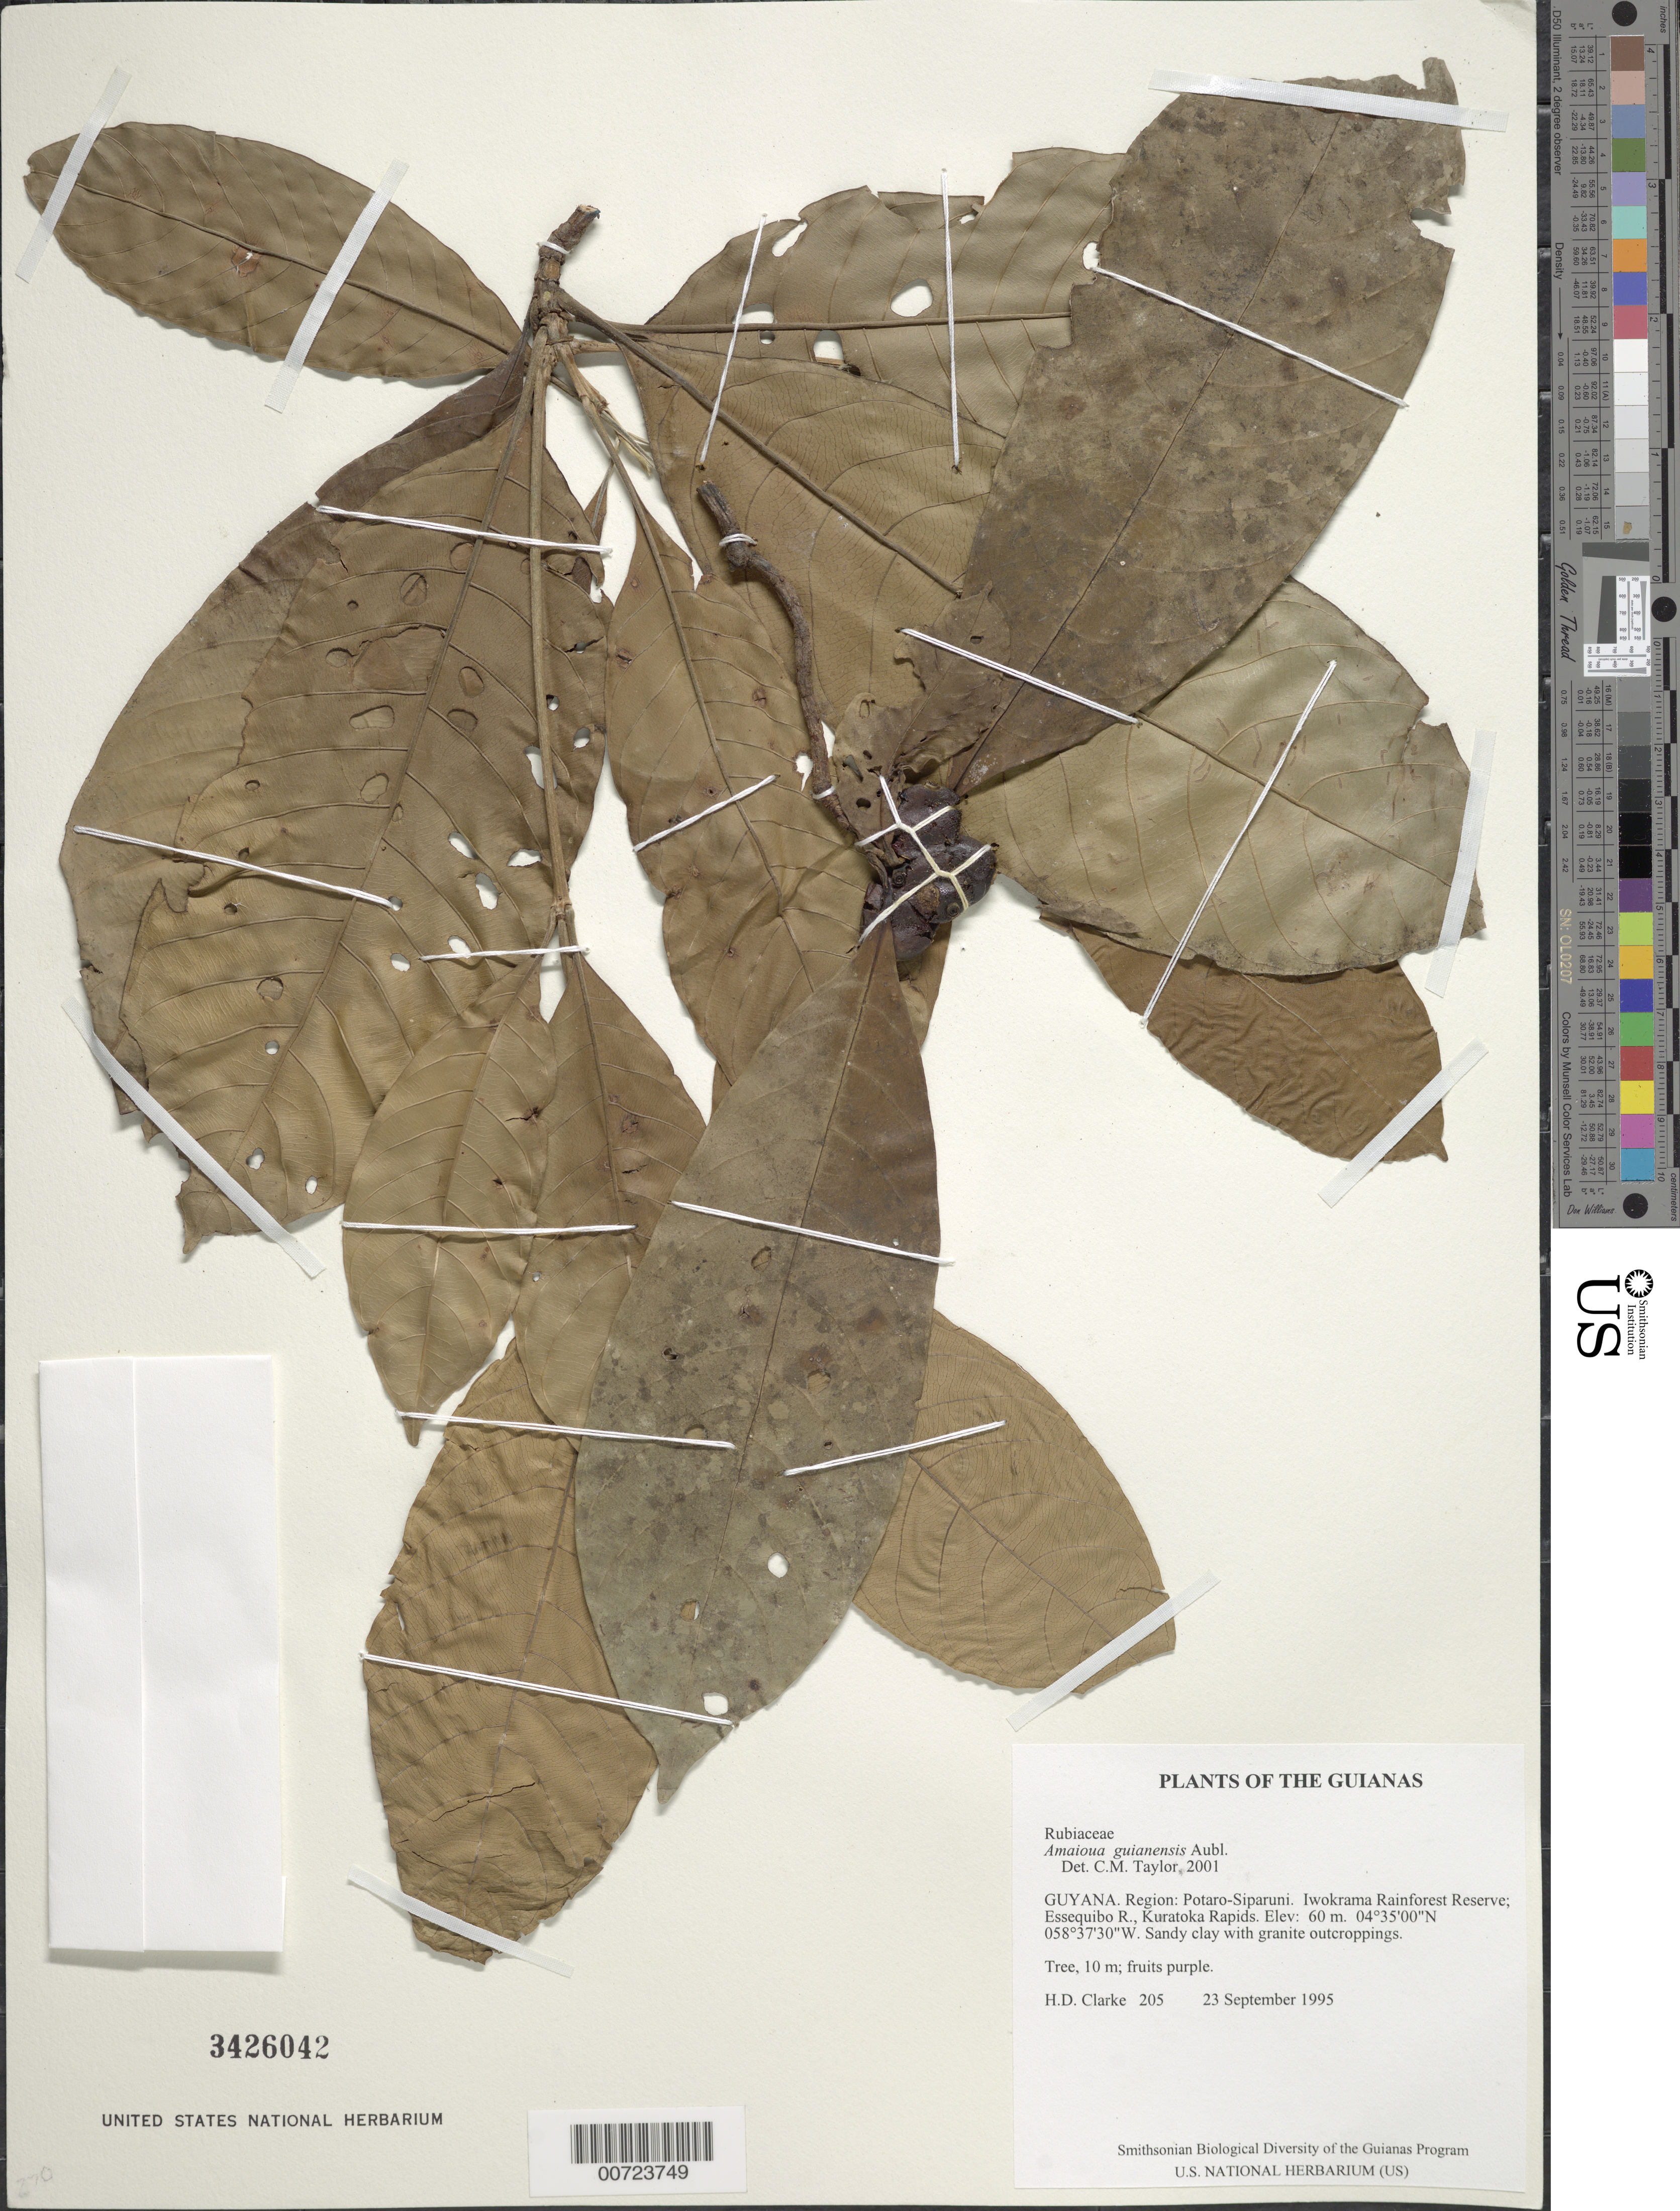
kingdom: Plantae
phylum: Tracheophyta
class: Magnoliopsida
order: Gentianales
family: Rubiaceae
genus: Amaioua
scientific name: Amaioua guianensis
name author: Aubl.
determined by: Taylor, Charlotte M.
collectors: H. D. Clarke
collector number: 205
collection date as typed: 23 September 1995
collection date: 1995-09-23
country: Guyana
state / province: Potaro-Siparuni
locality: Iwokrama Rainforest Reserve; Essequibo R., Kuratoka Rapids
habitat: Sandy clay with granite outcroppings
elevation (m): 60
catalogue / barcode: US 3426042